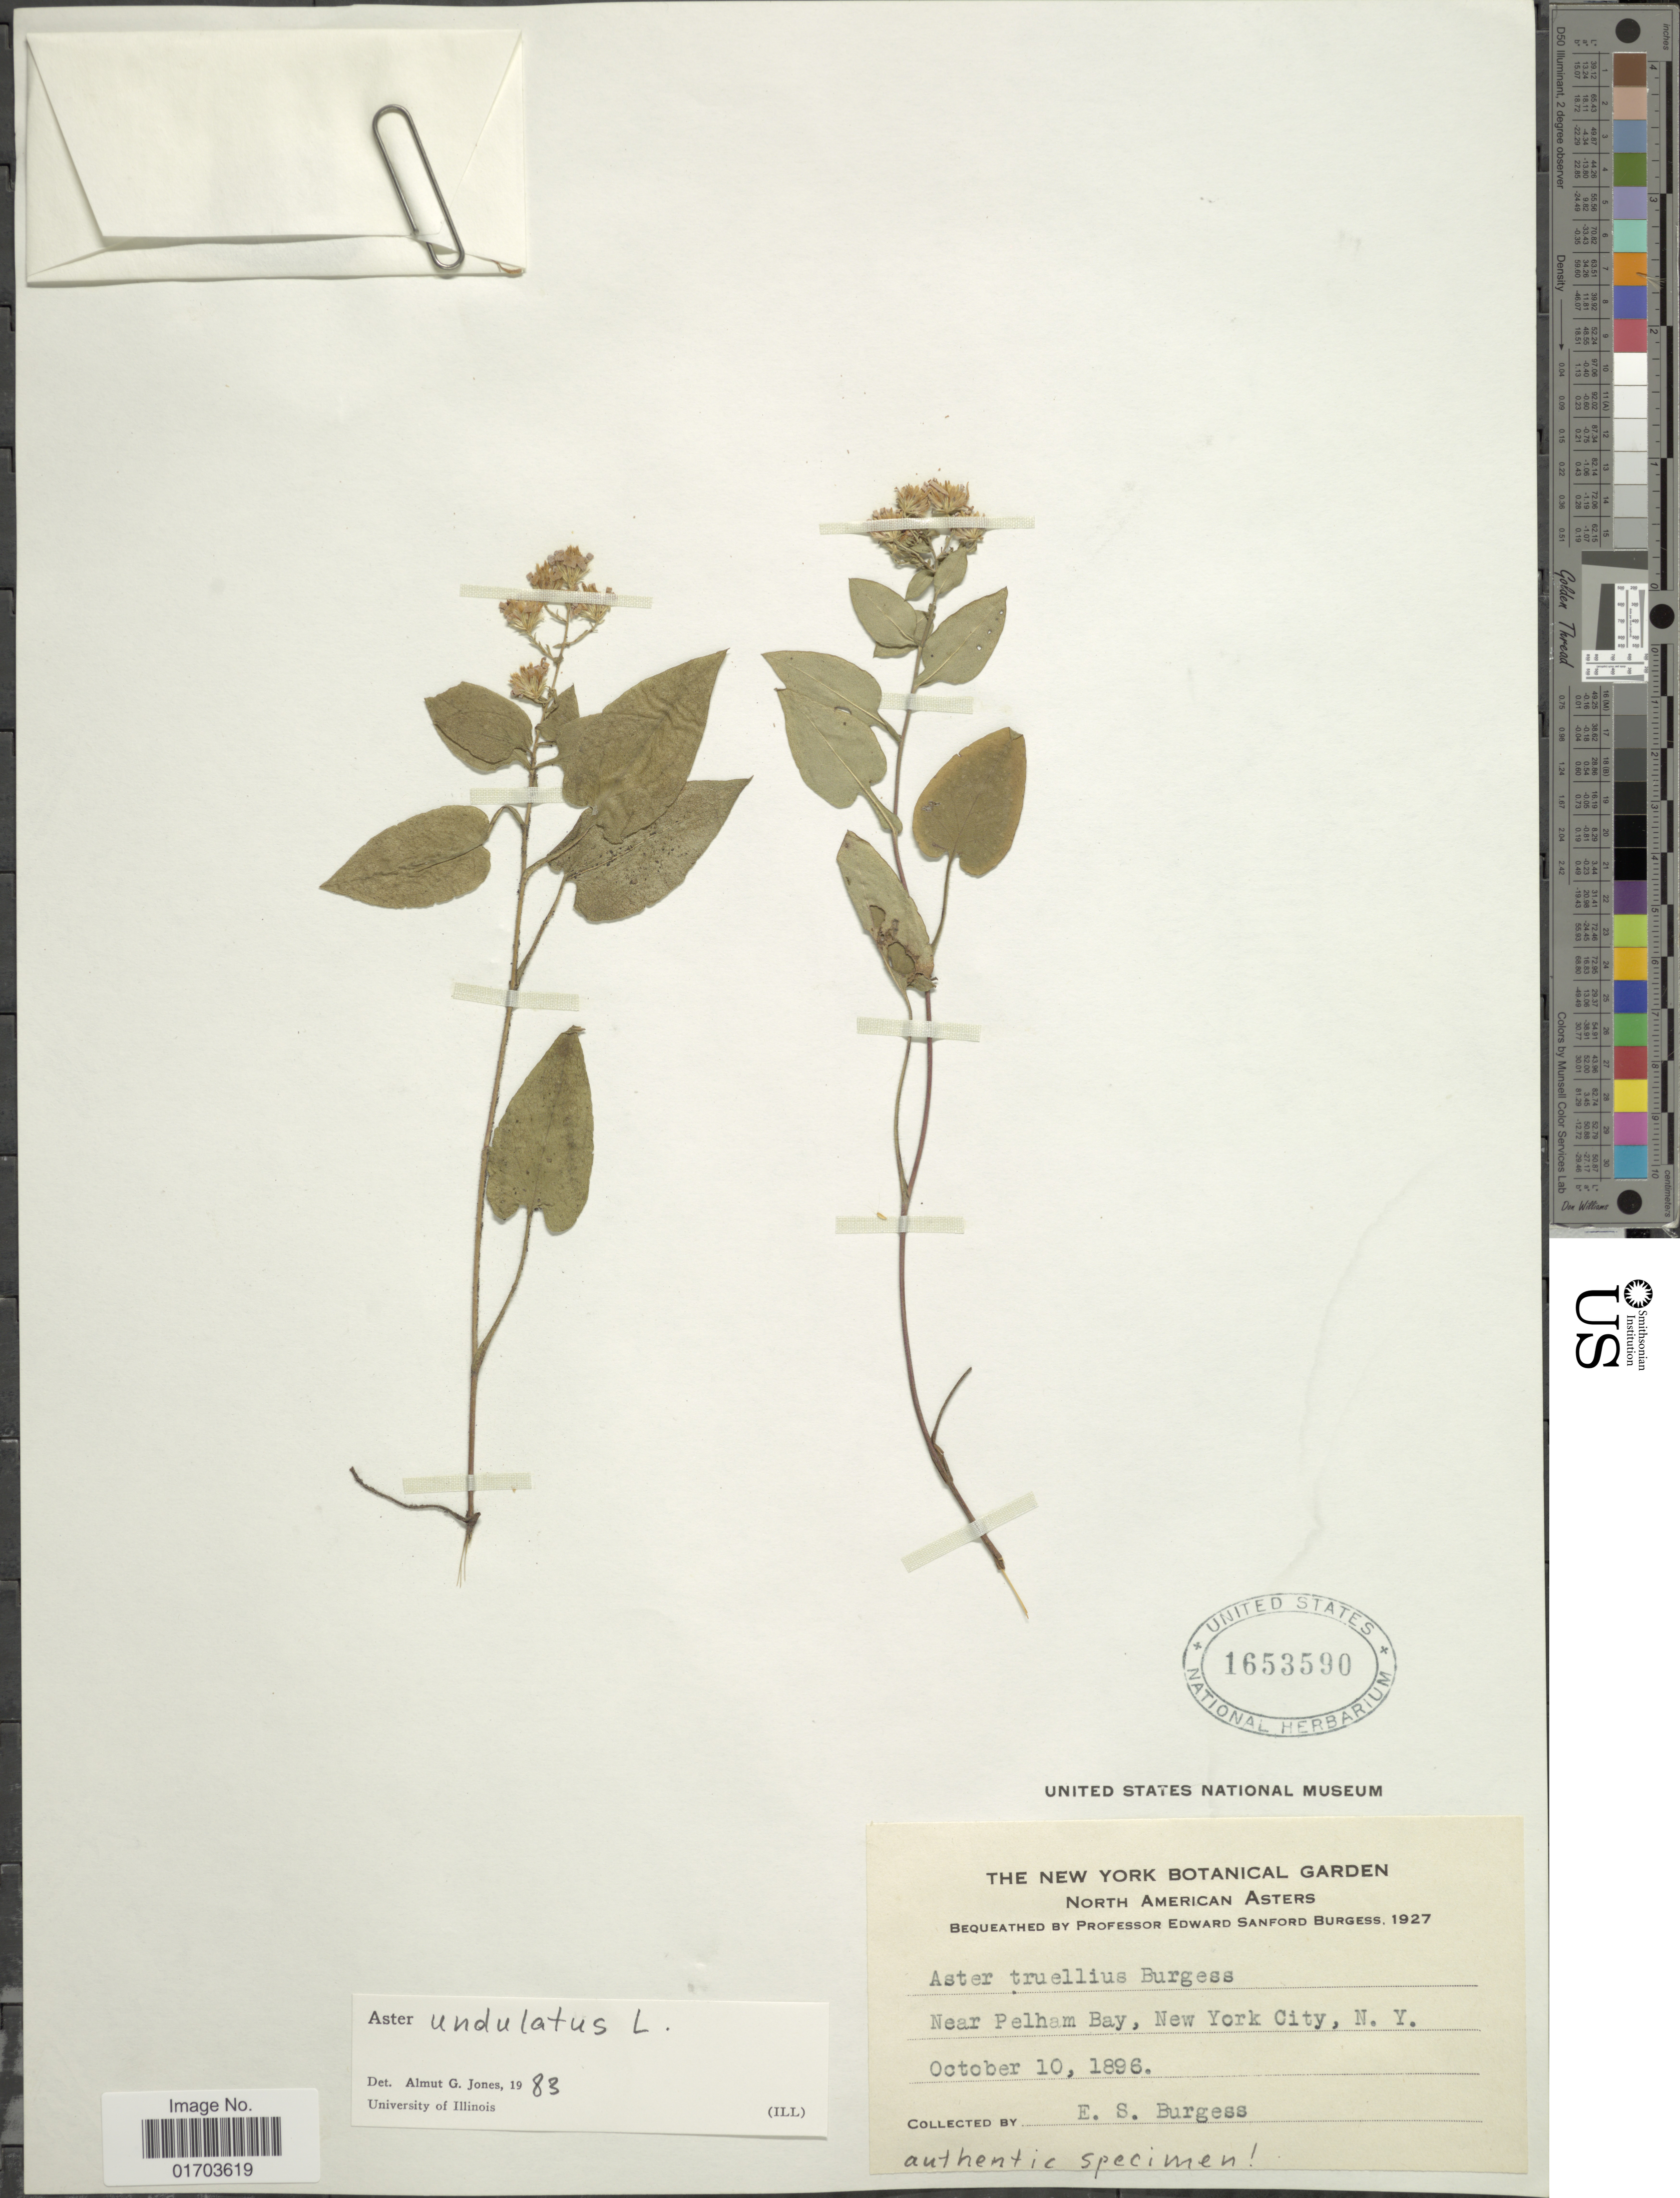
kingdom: Plantae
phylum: Tracheophyta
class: Magnoliopsida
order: Asterales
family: Asteraceae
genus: Symphyotrichum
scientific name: Symphyotrichum undulatum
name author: (L.) G.L. Nesom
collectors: E. Burgess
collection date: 1896-10-10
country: United States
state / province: New York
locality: Near Pelham Bay, New York City, N.Y.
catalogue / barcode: US 1653590